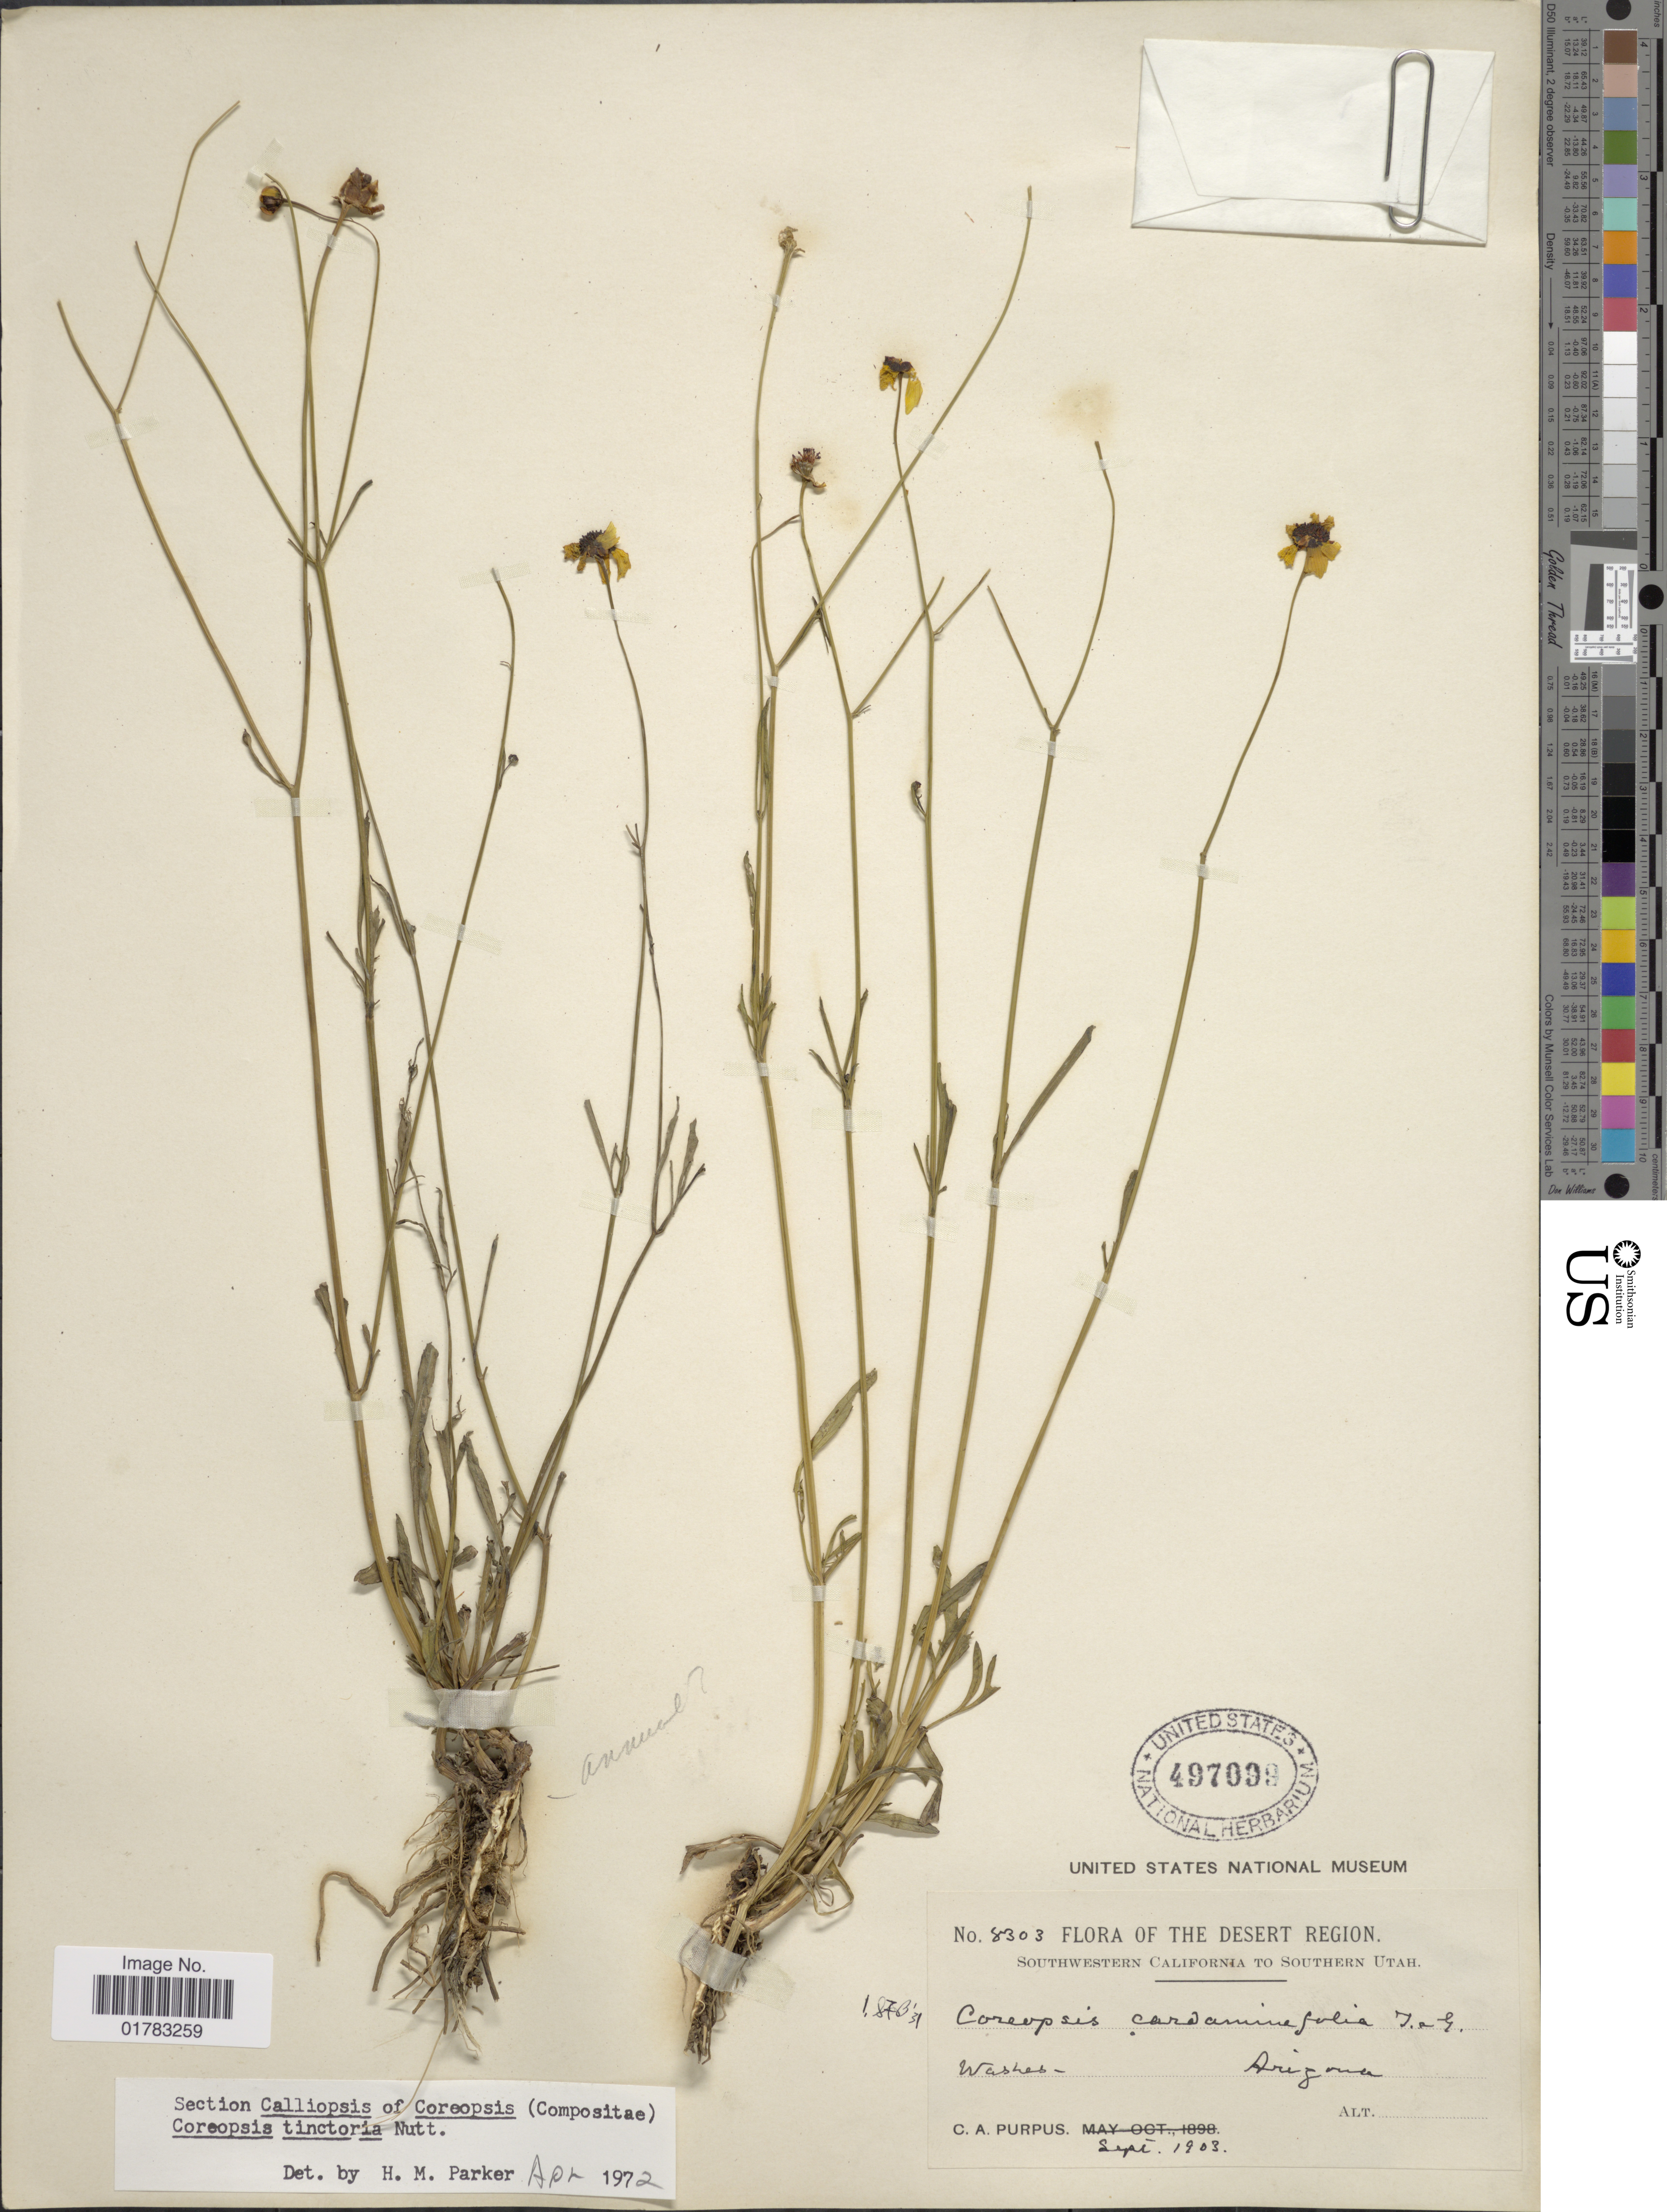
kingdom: Plantae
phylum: Tracheophyta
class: Magnoliopsida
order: Asterales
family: Asteraceae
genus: Coreopsis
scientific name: Coreopsis tinctoria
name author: Nutt.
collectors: C. A. Purpus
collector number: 8303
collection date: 1903-09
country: United States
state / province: Arizona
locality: Desert Region, Southwestern California to Southern Utah, Washes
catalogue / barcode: US 497099